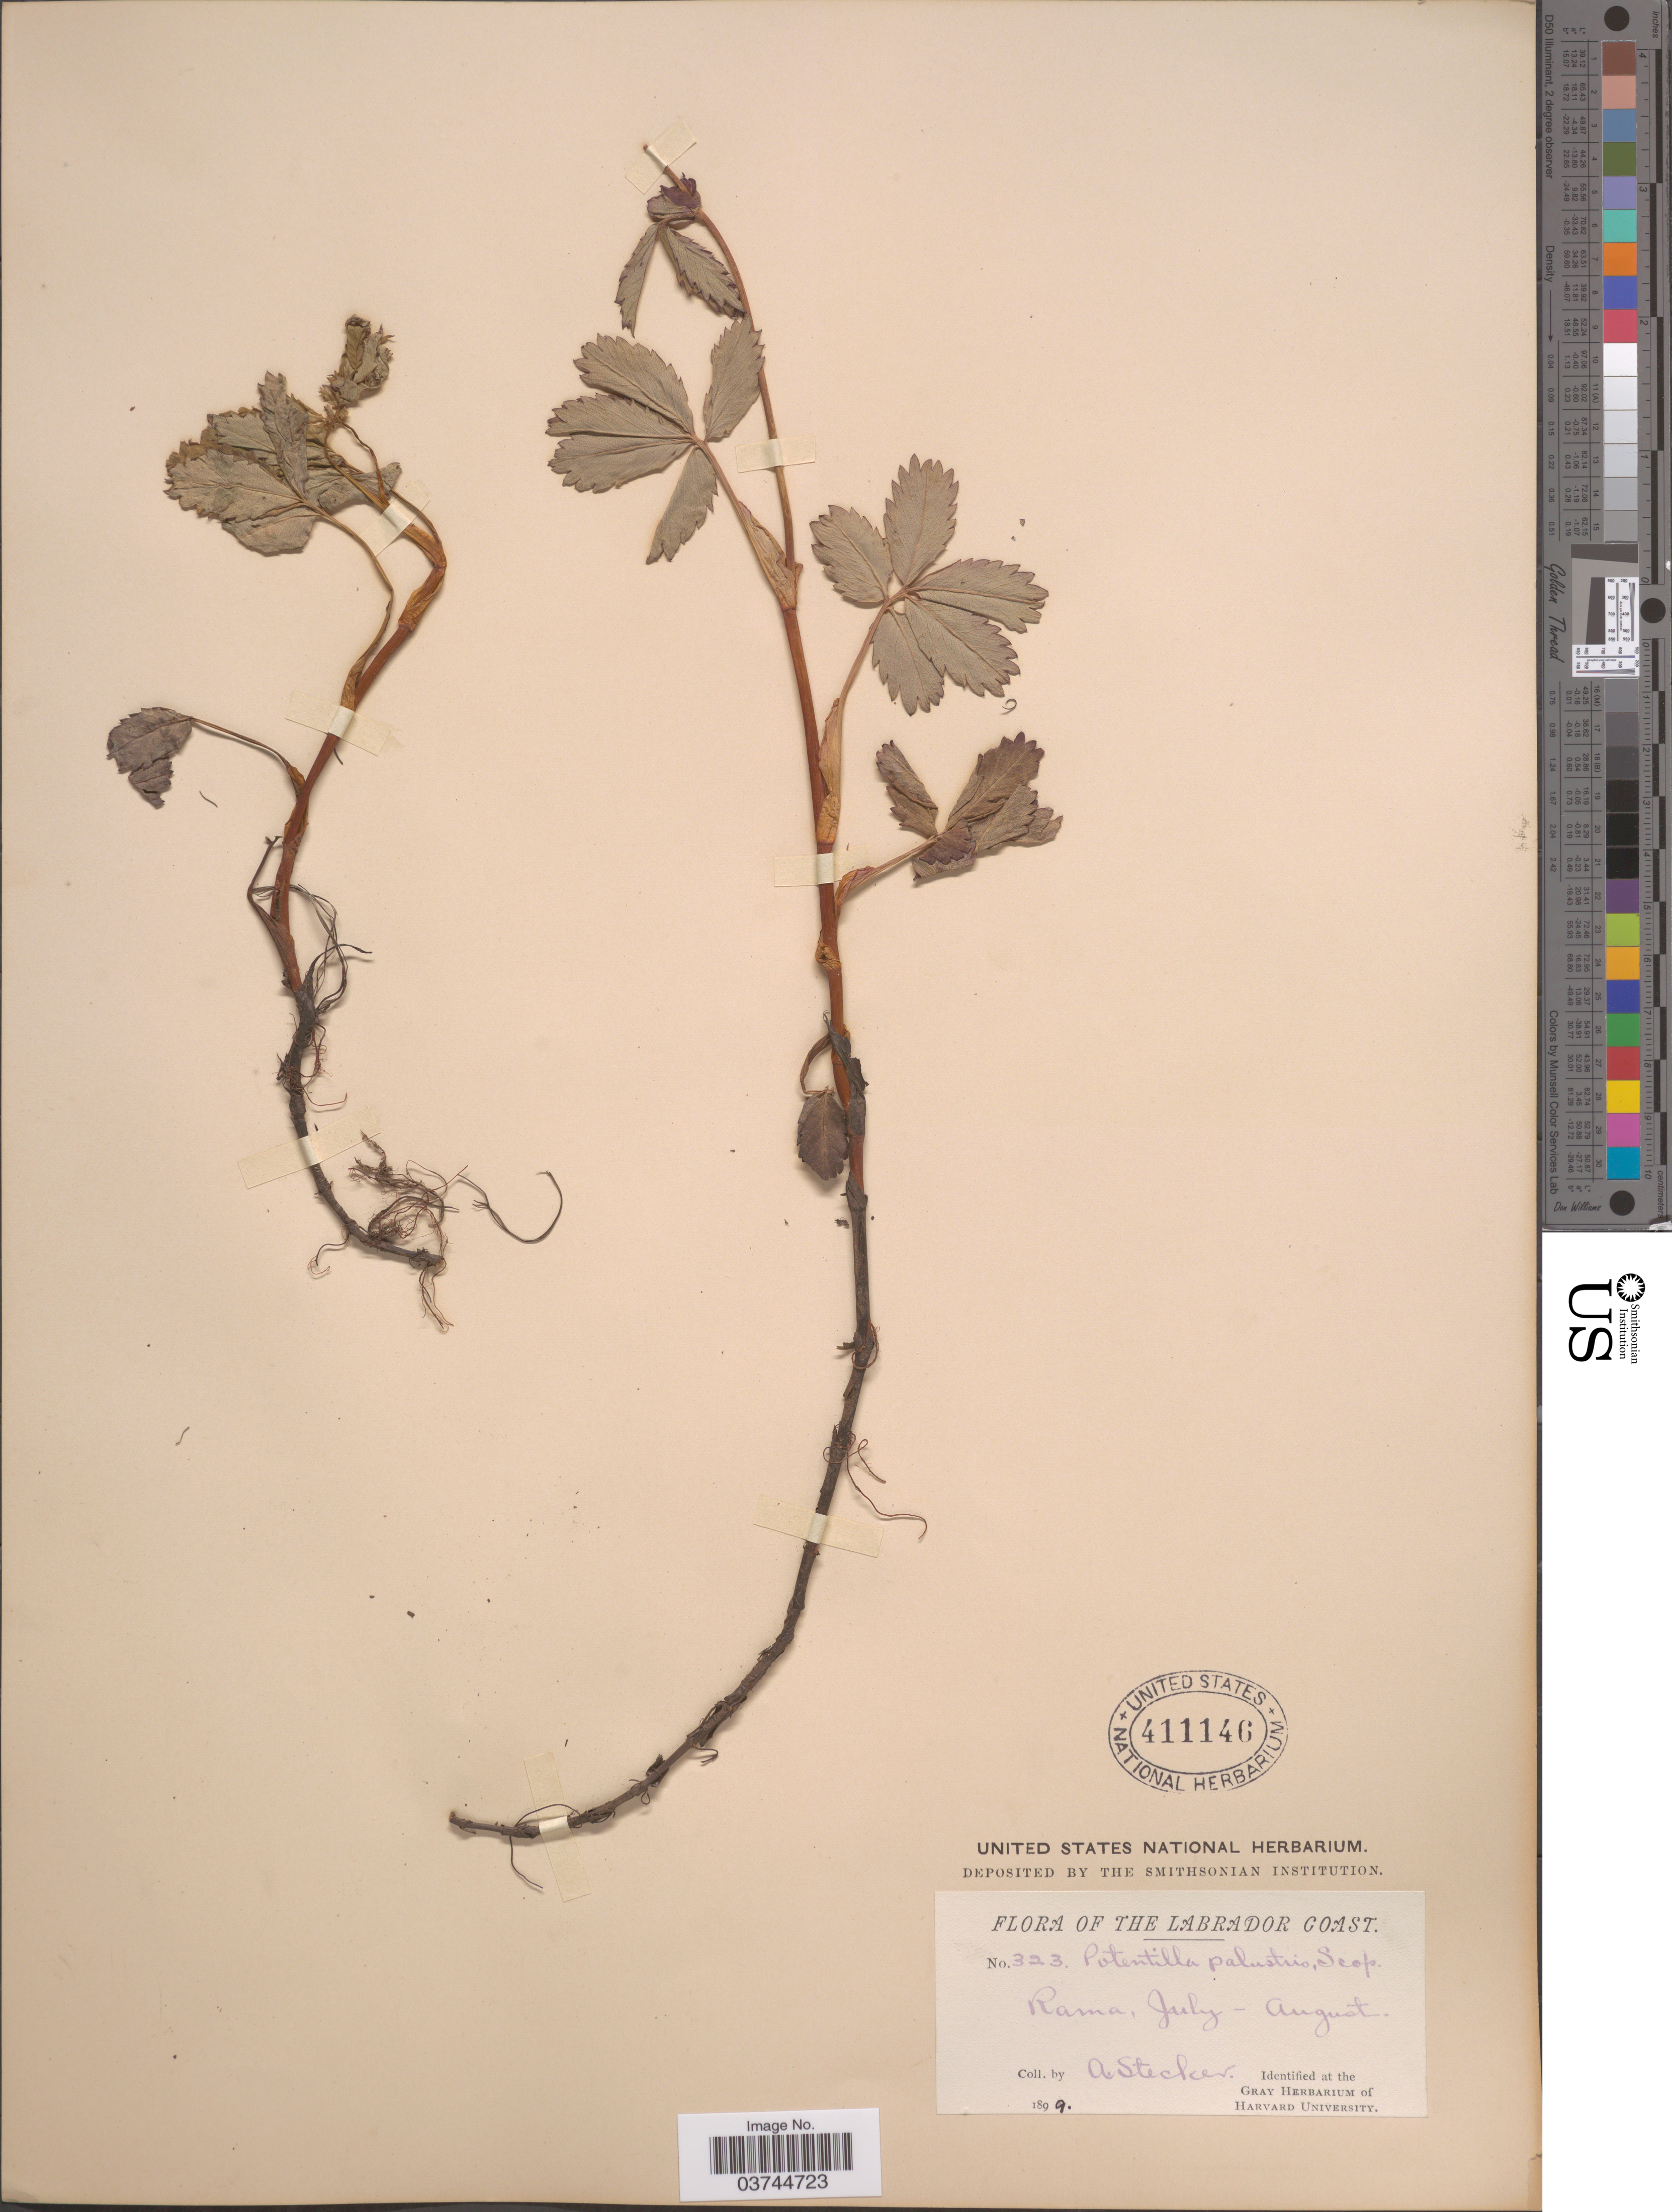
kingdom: Plantae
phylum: Tracheophyta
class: Magnoliopsida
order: Rosales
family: Rosaceae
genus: Comarum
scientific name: Comarum palustre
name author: L.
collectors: A. Stecker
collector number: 323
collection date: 1899-07/1899-08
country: Canada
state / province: Newfoundland and Labrador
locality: Labrador Coast. Rama.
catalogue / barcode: US 411146